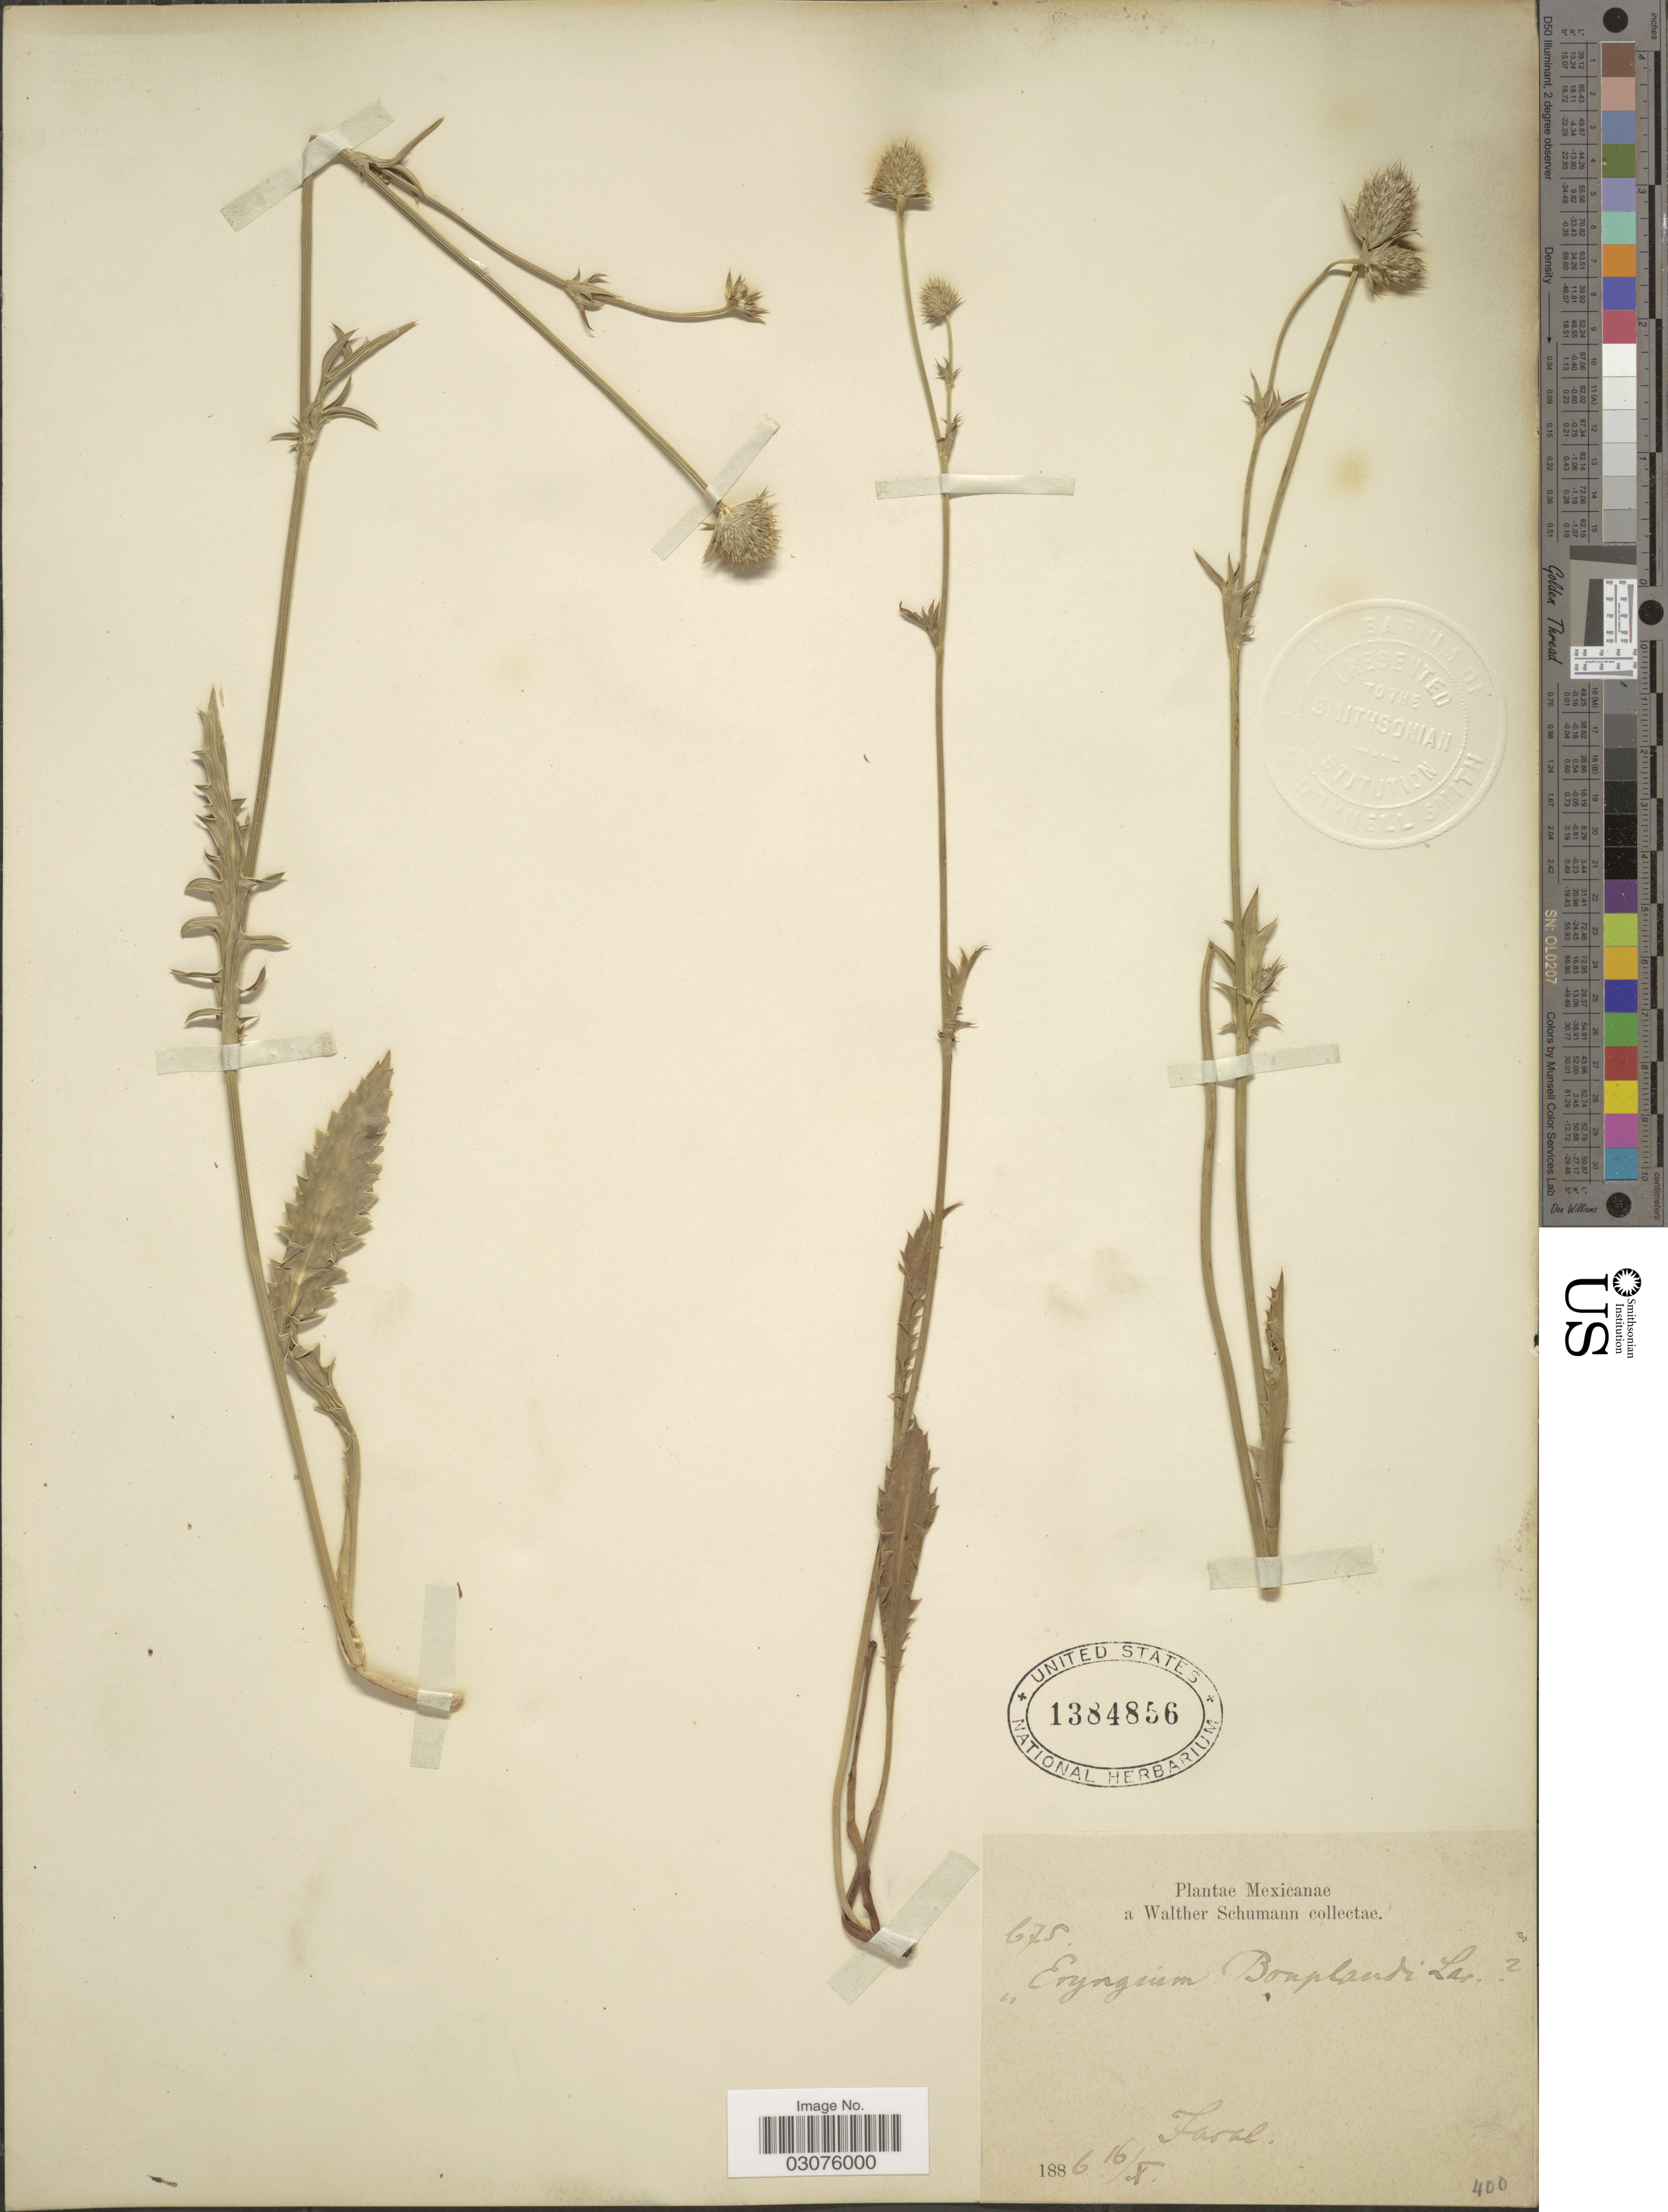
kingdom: Plantae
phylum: Tracheophyta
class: Magnoliopsida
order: Apiales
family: Apiaceae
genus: Eryngium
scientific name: Eryngium serratum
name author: Cav.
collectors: W. Schumann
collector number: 675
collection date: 1886-10-16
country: Mexico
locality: Faral.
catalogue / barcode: US 1384856